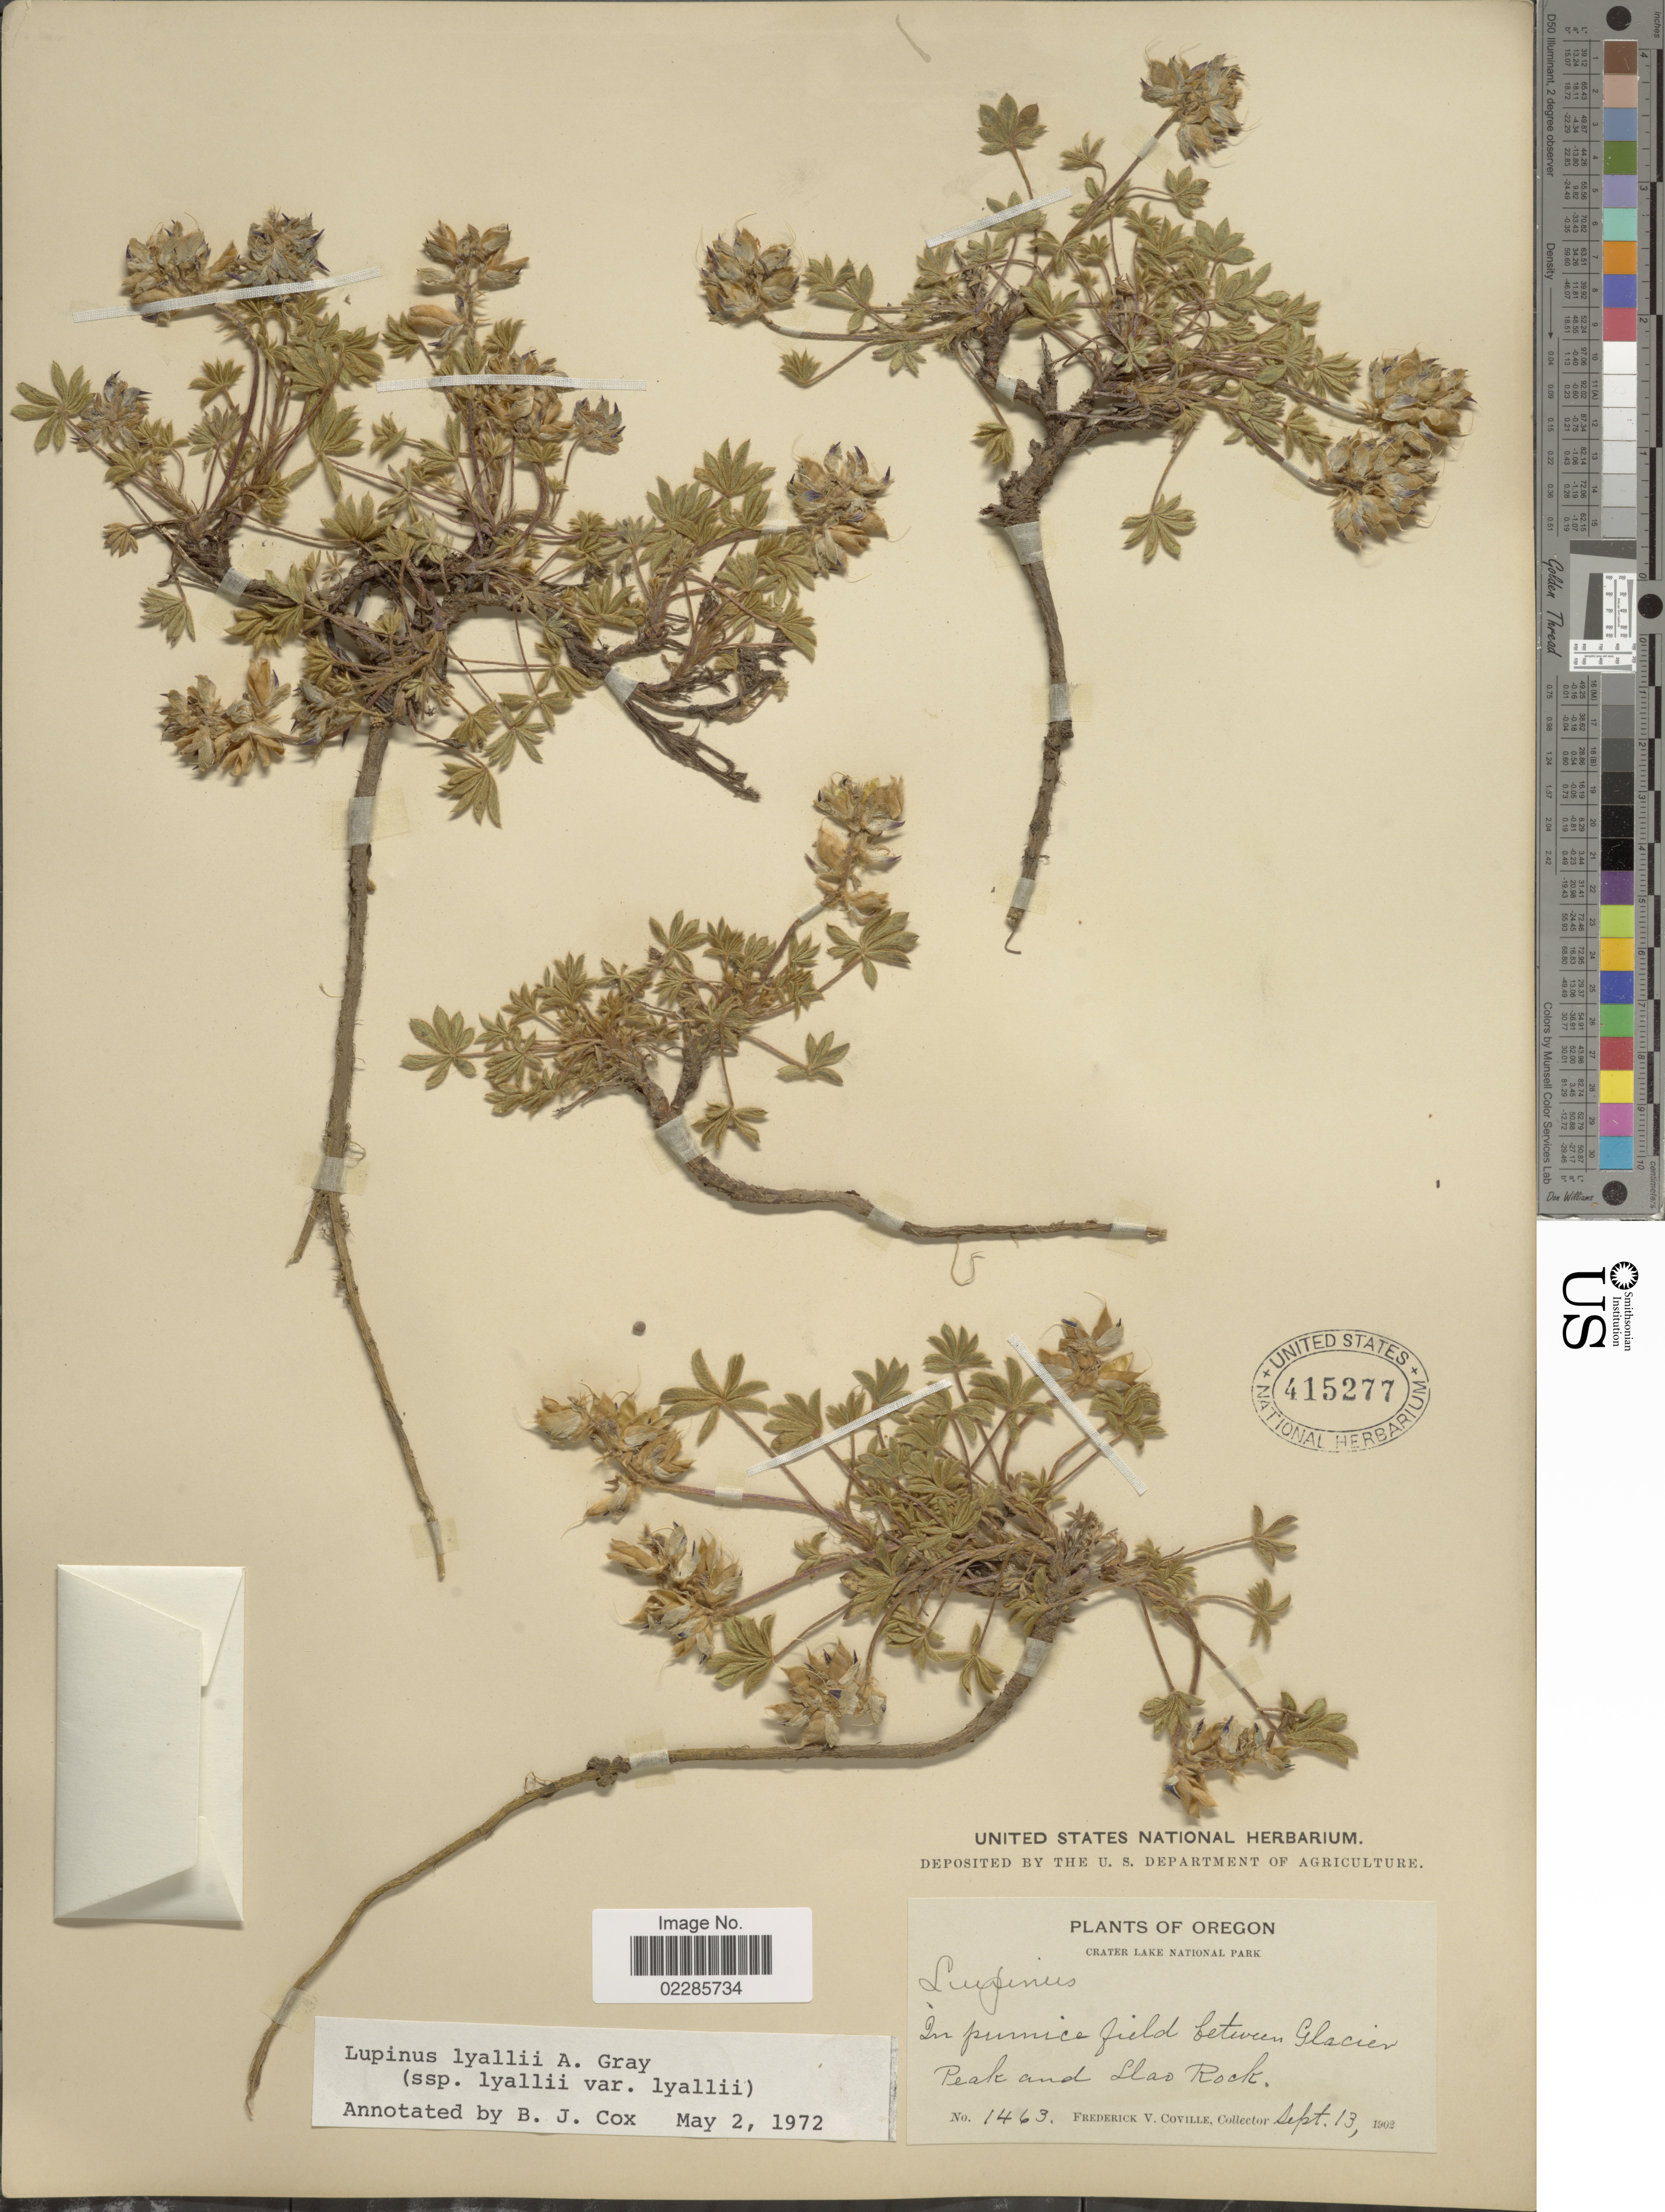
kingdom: Plantae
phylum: Tracheophyta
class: Magnoliopsida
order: Fabales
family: Fabaceae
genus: Lupinus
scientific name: Lupinus lyallii subsp. lyallii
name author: A. Gray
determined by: Cox, B. J.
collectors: F. V. Coville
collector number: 1463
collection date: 1902-09-13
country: United States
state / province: Oregon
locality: Crater Lake National Park, In pumice field between Glacier Peak and Llao Rock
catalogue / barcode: US 415277